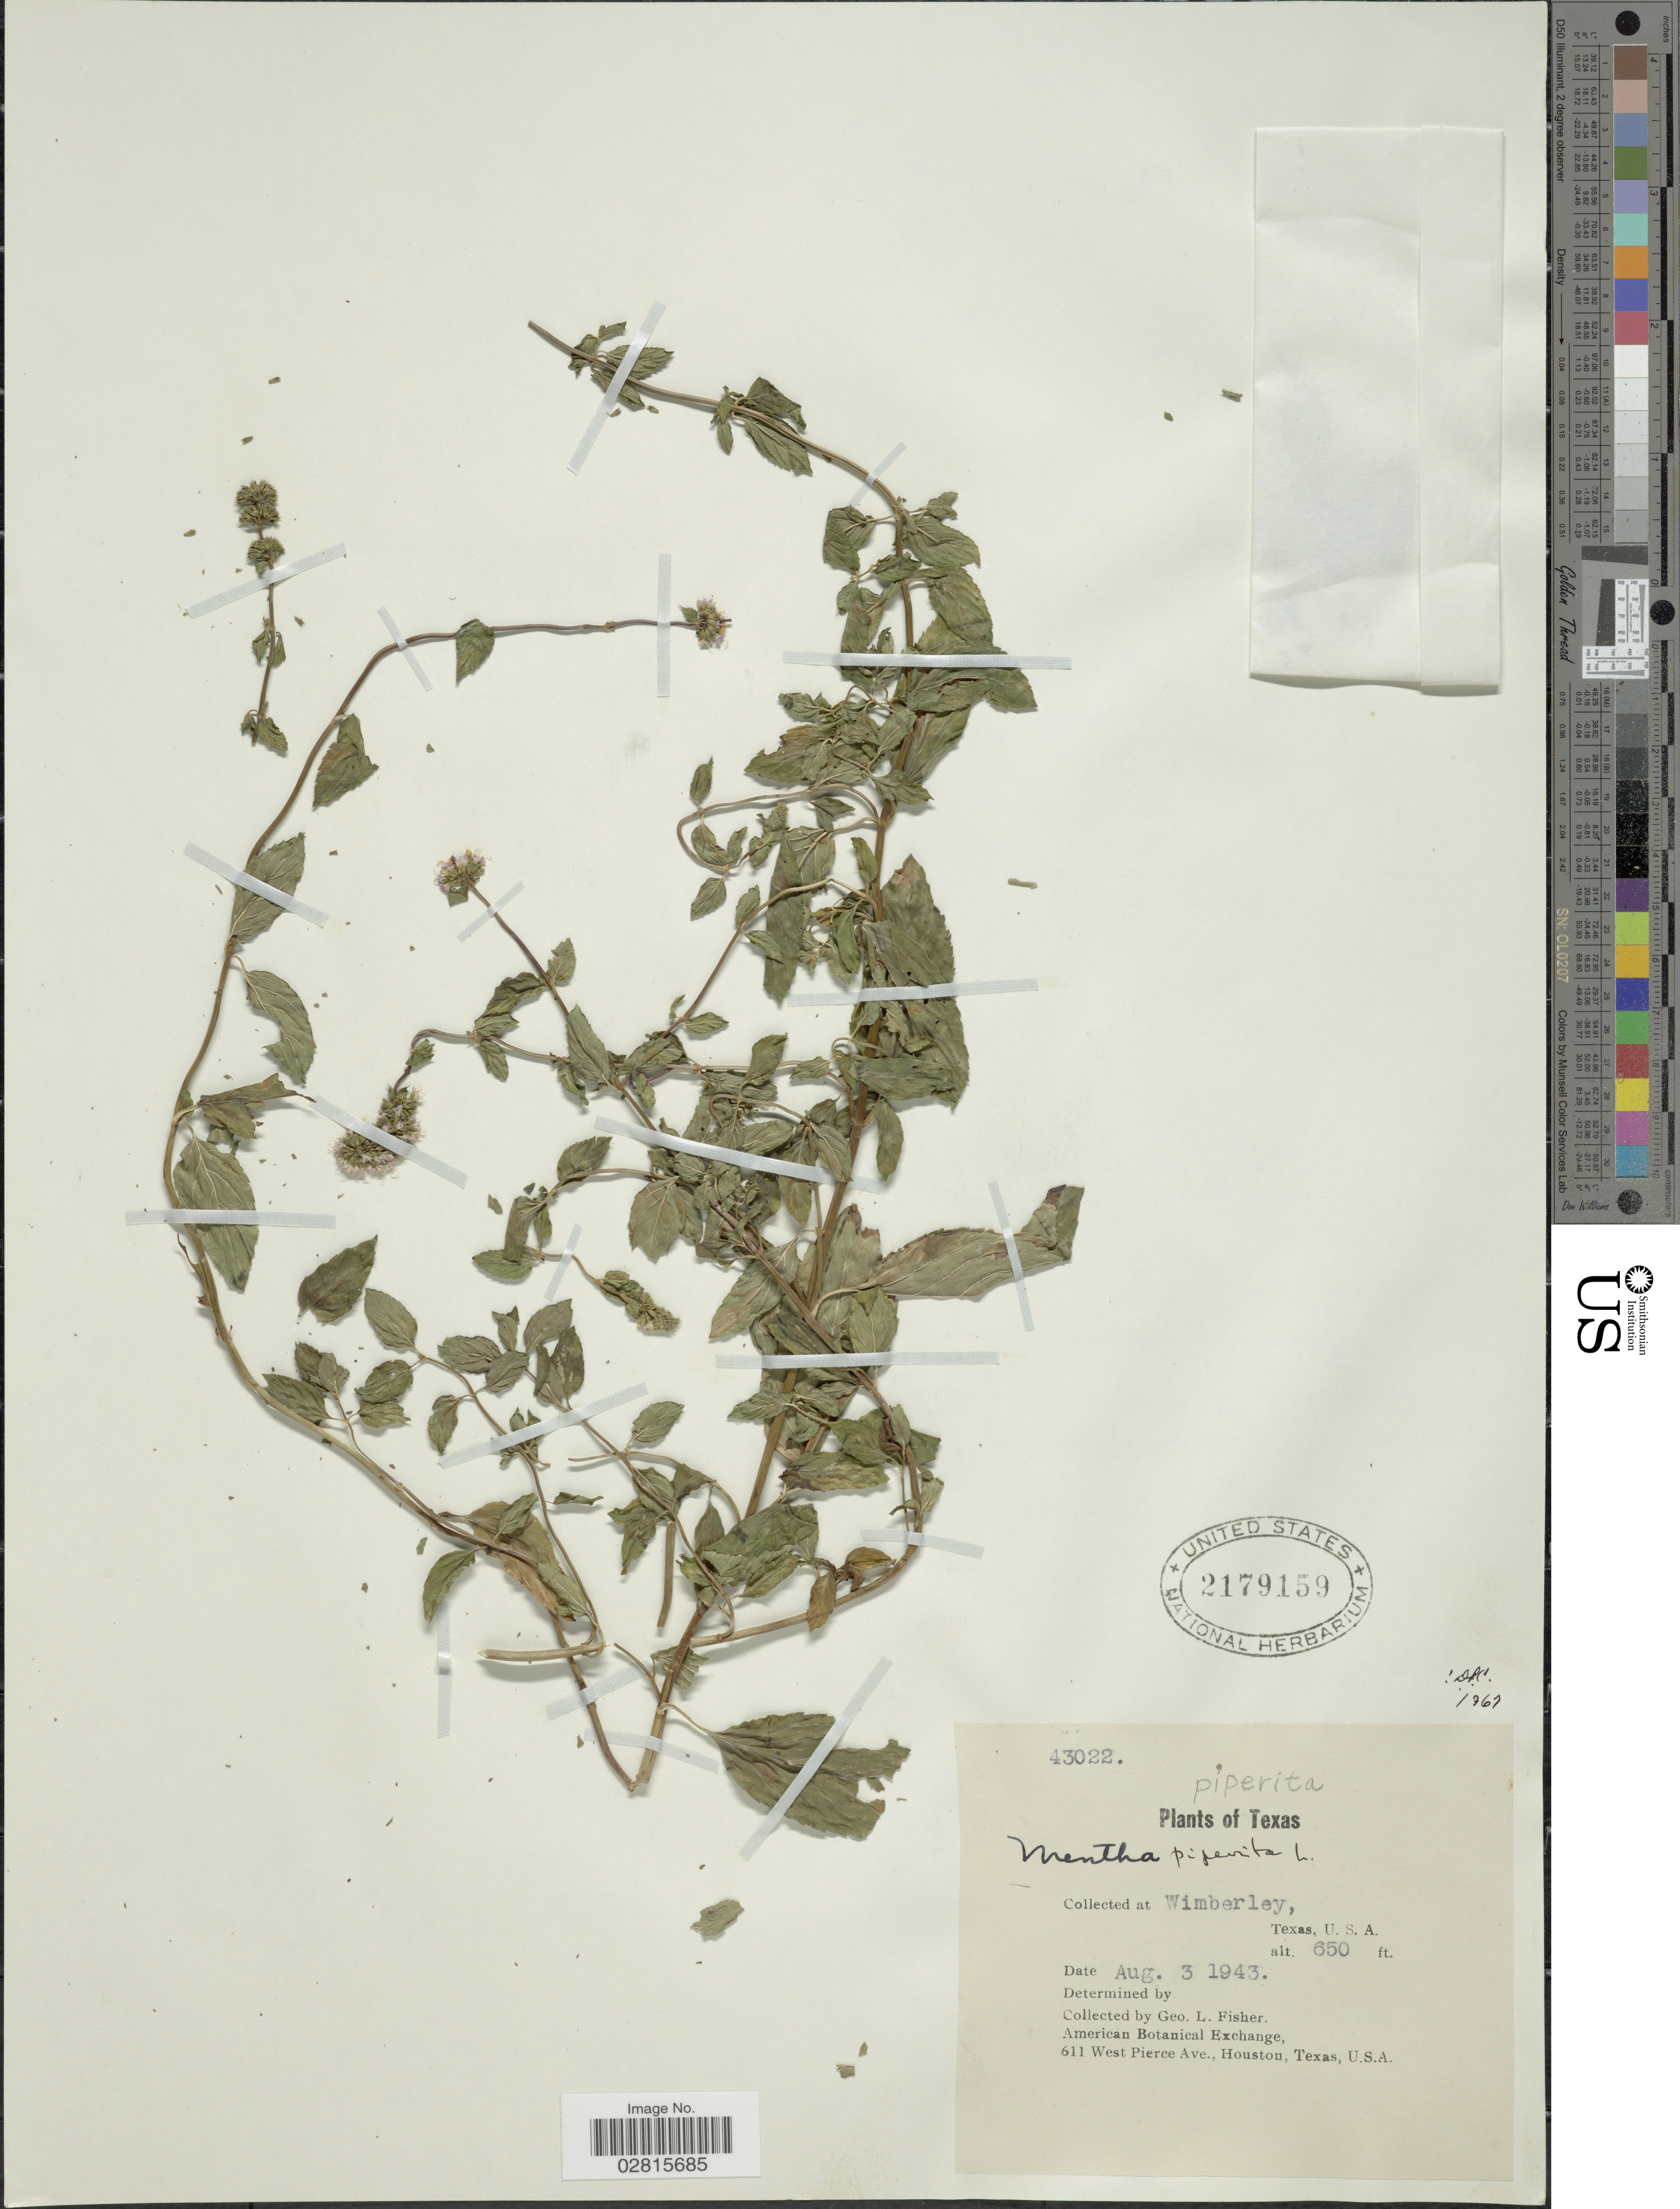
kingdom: Plantae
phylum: Tracheophyta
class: Magnoliopsida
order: Lamiales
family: Lamiaceae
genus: Mentha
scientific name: Mentha x piperita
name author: L.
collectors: G. L. Fisher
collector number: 43022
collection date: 1943-08-03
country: United States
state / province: Texas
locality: Wimberley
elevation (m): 198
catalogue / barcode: US 2179159